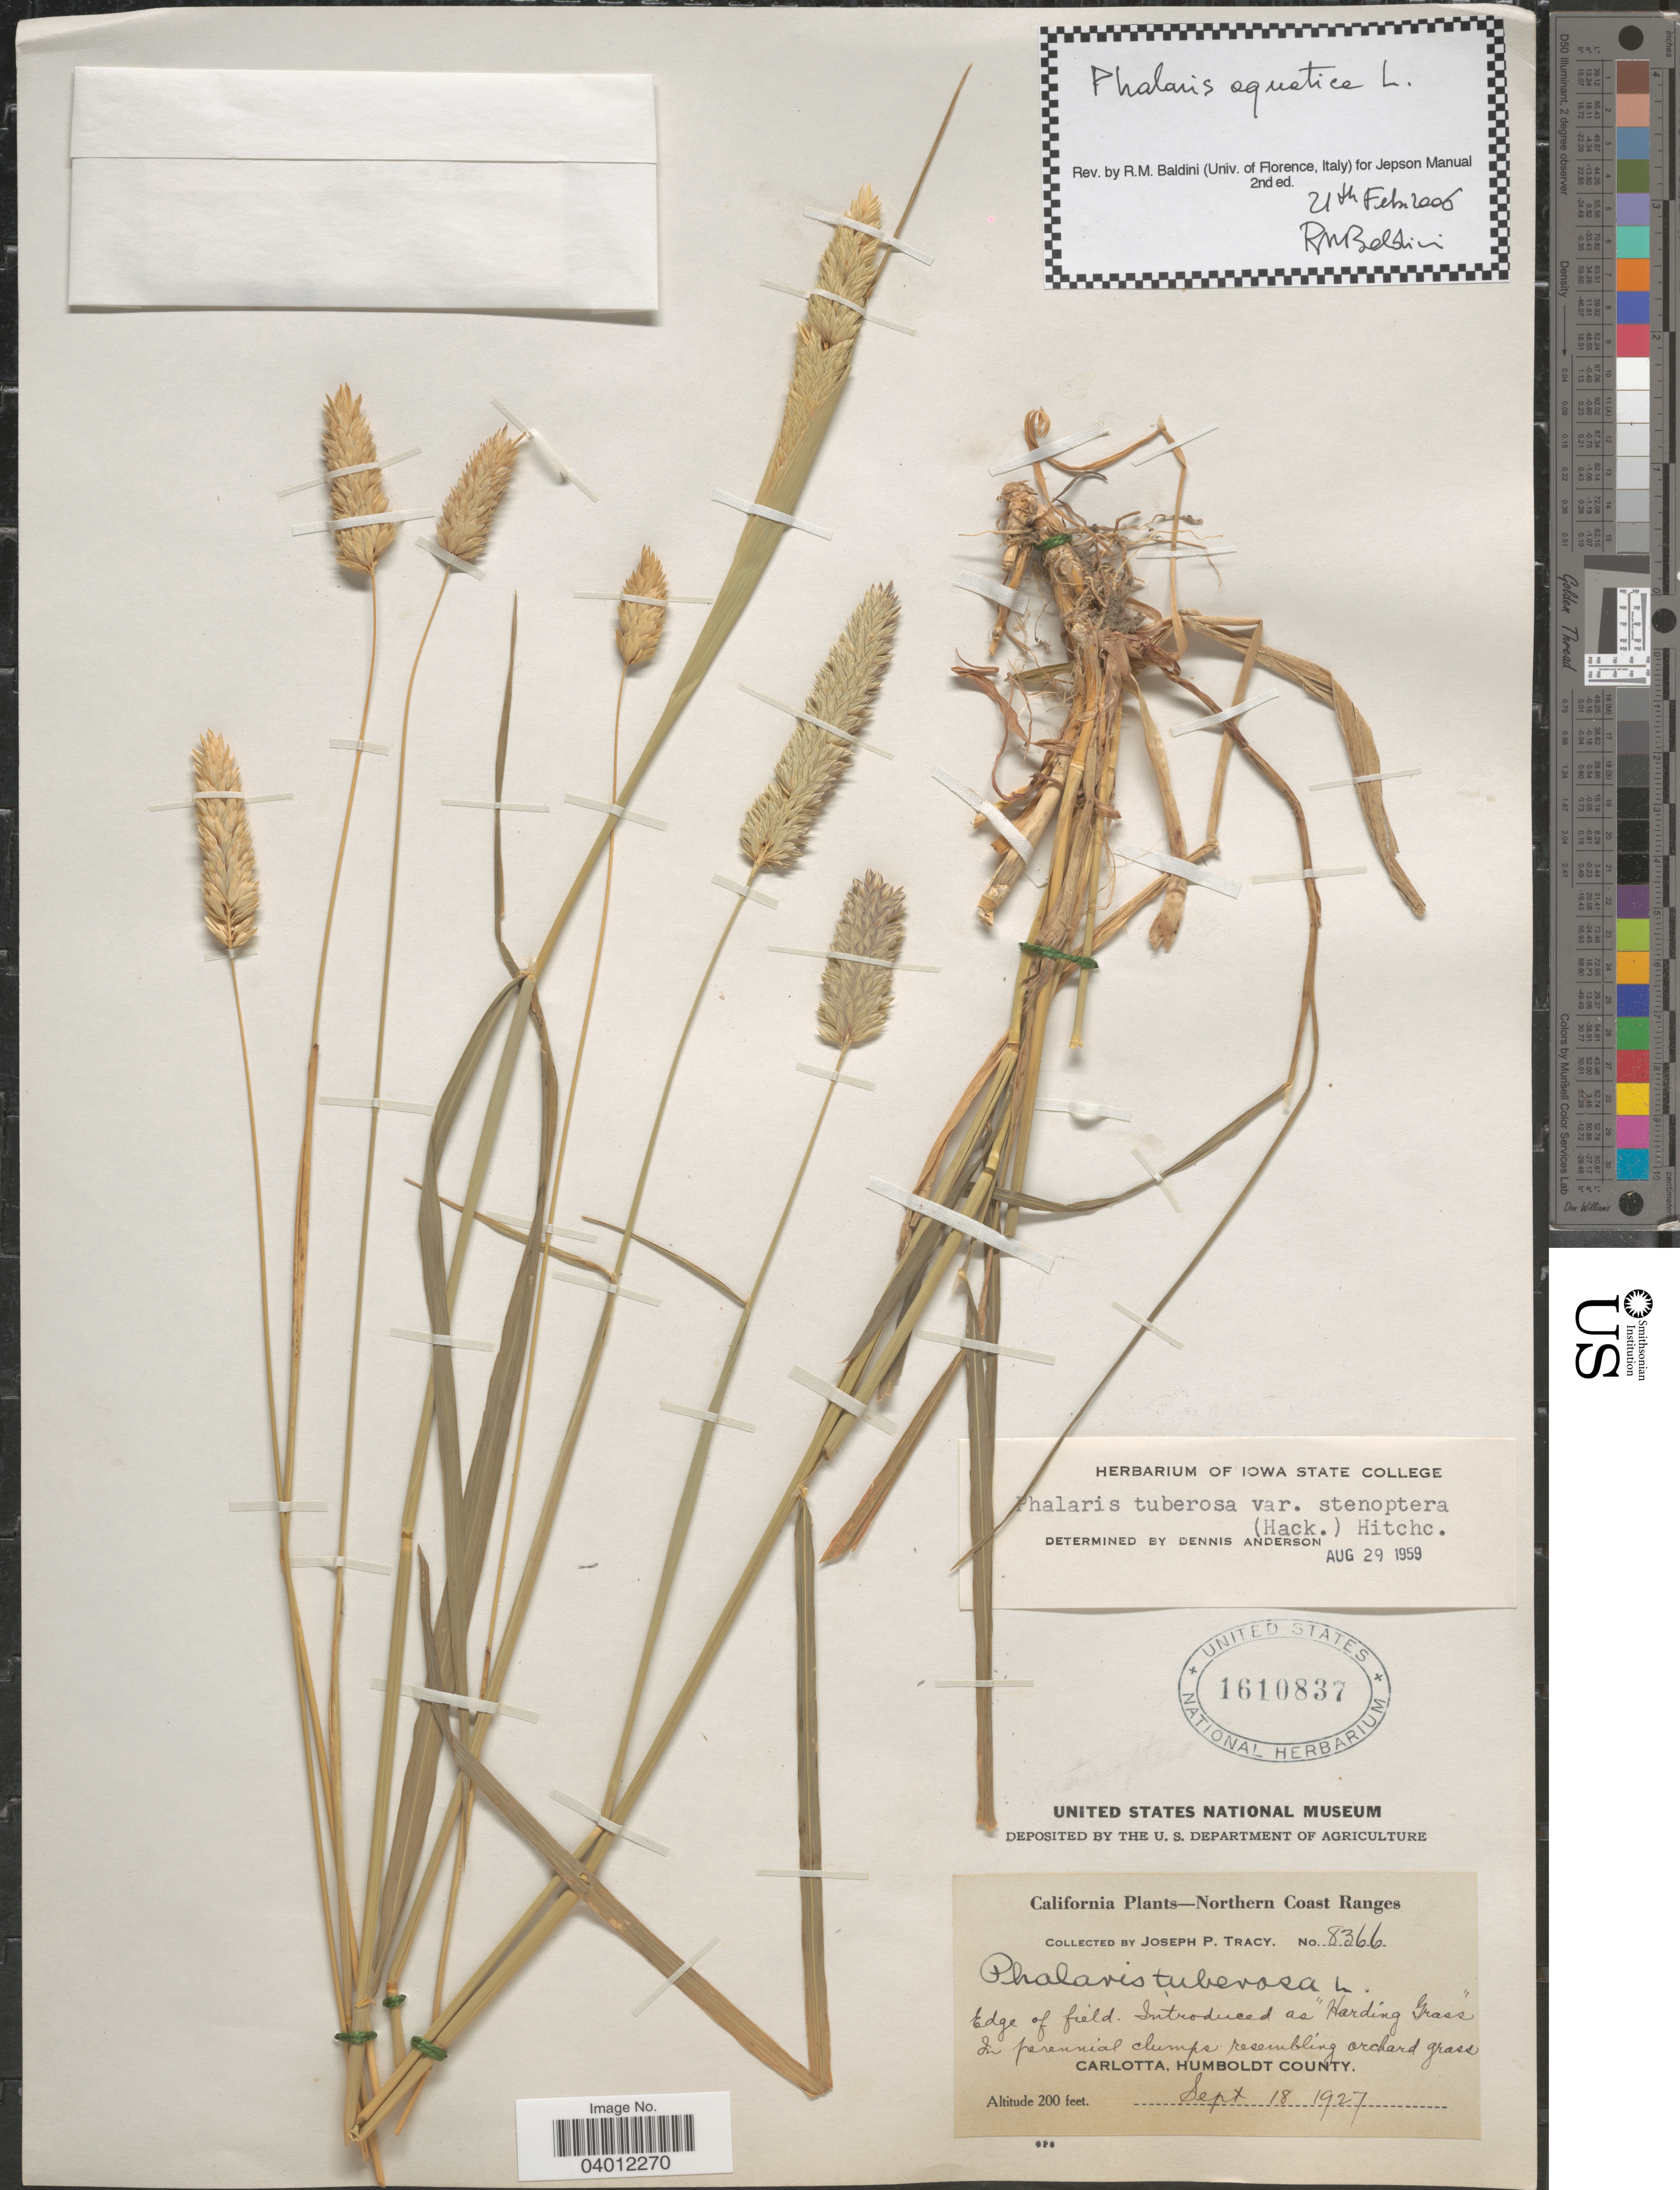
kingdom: Plantae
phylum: Tracheophyta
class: Liliopsida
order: Poales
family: Poaceae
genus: Phalaris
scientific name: Phalaris aquatica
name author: L.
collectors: J. Tracy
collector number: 8366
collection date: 1927-09-18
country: United States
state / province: California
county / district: Humboldt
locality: Northern Coast Ranges. Carlotta, Humboldt County.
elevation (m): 61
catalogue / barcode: US 1610837